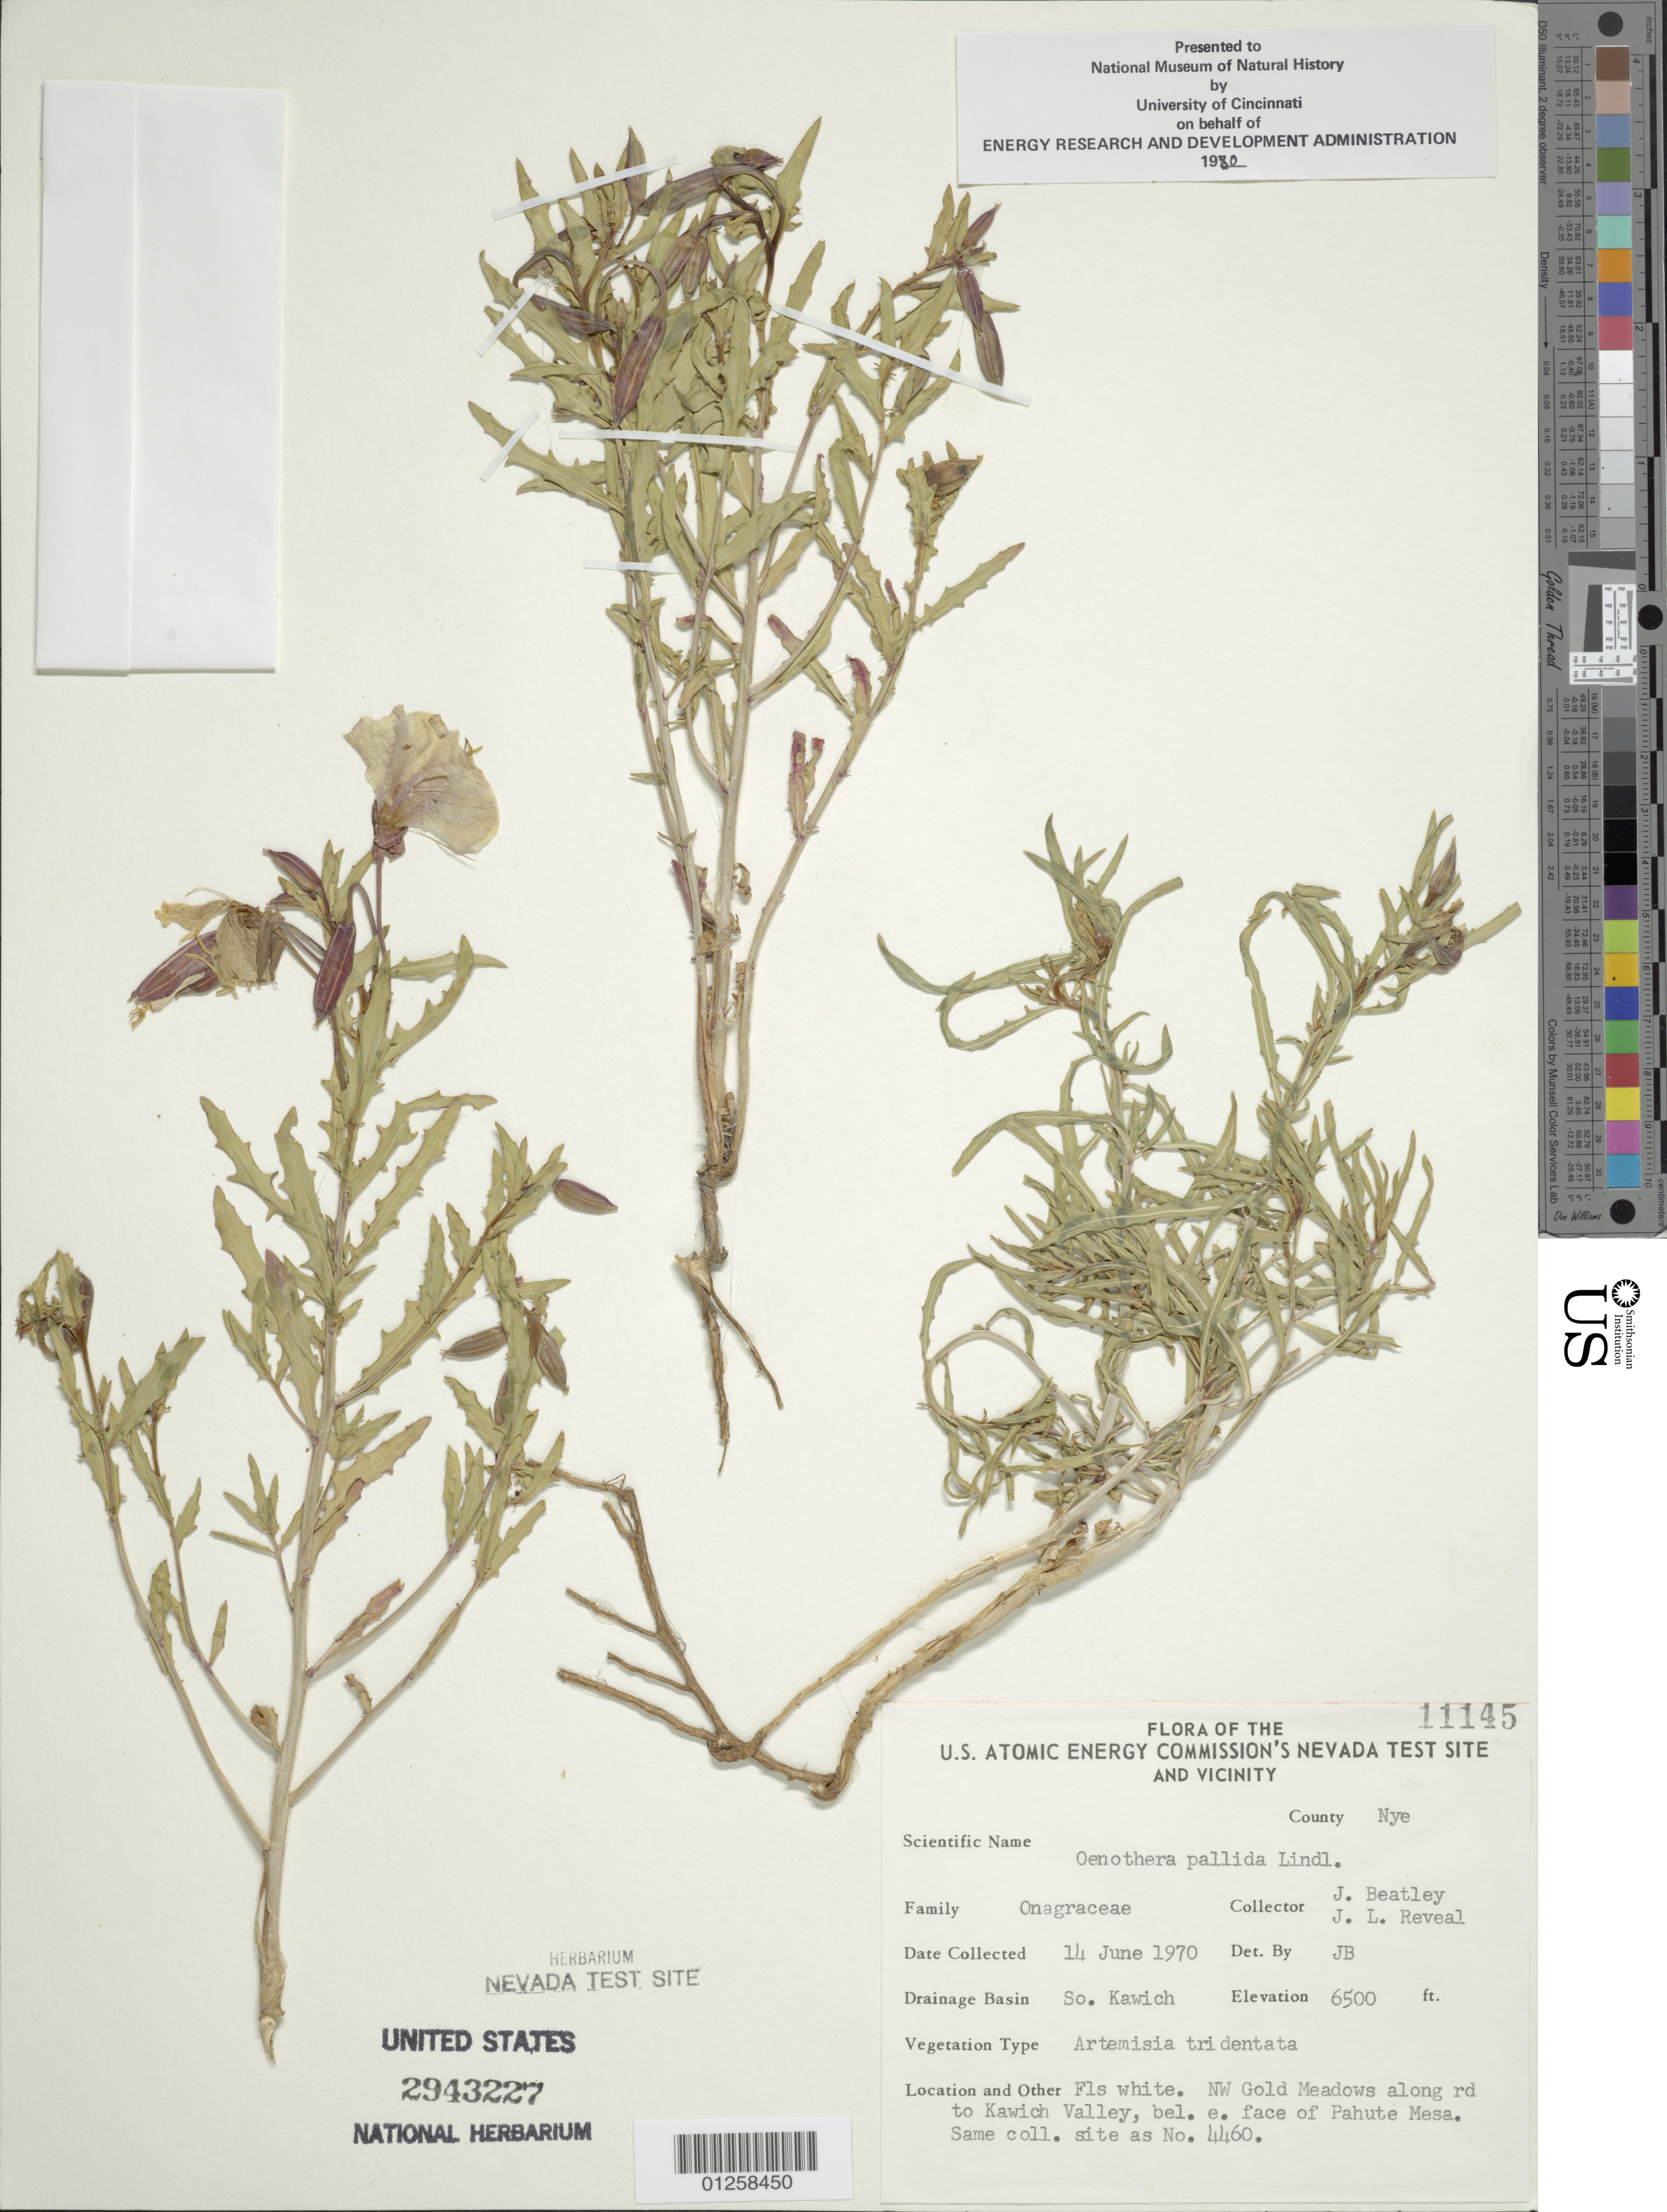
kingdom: Plantae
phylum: Tracheophyta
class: Magnoliopsida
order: Myrtales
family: Onagraceae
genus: Oenothera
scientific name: Oenothera pallida subsp. pallida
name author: Lindl.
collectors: J. C. Beatley & J. L. Reveal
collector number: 11145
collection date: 1970-06-14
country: United States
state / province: Nevada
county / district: Nye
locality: NW Gold Meadows along road to Kawich Valley, bel. e. face of Pahute Meas.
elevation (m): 1981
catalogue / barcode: US 2943227